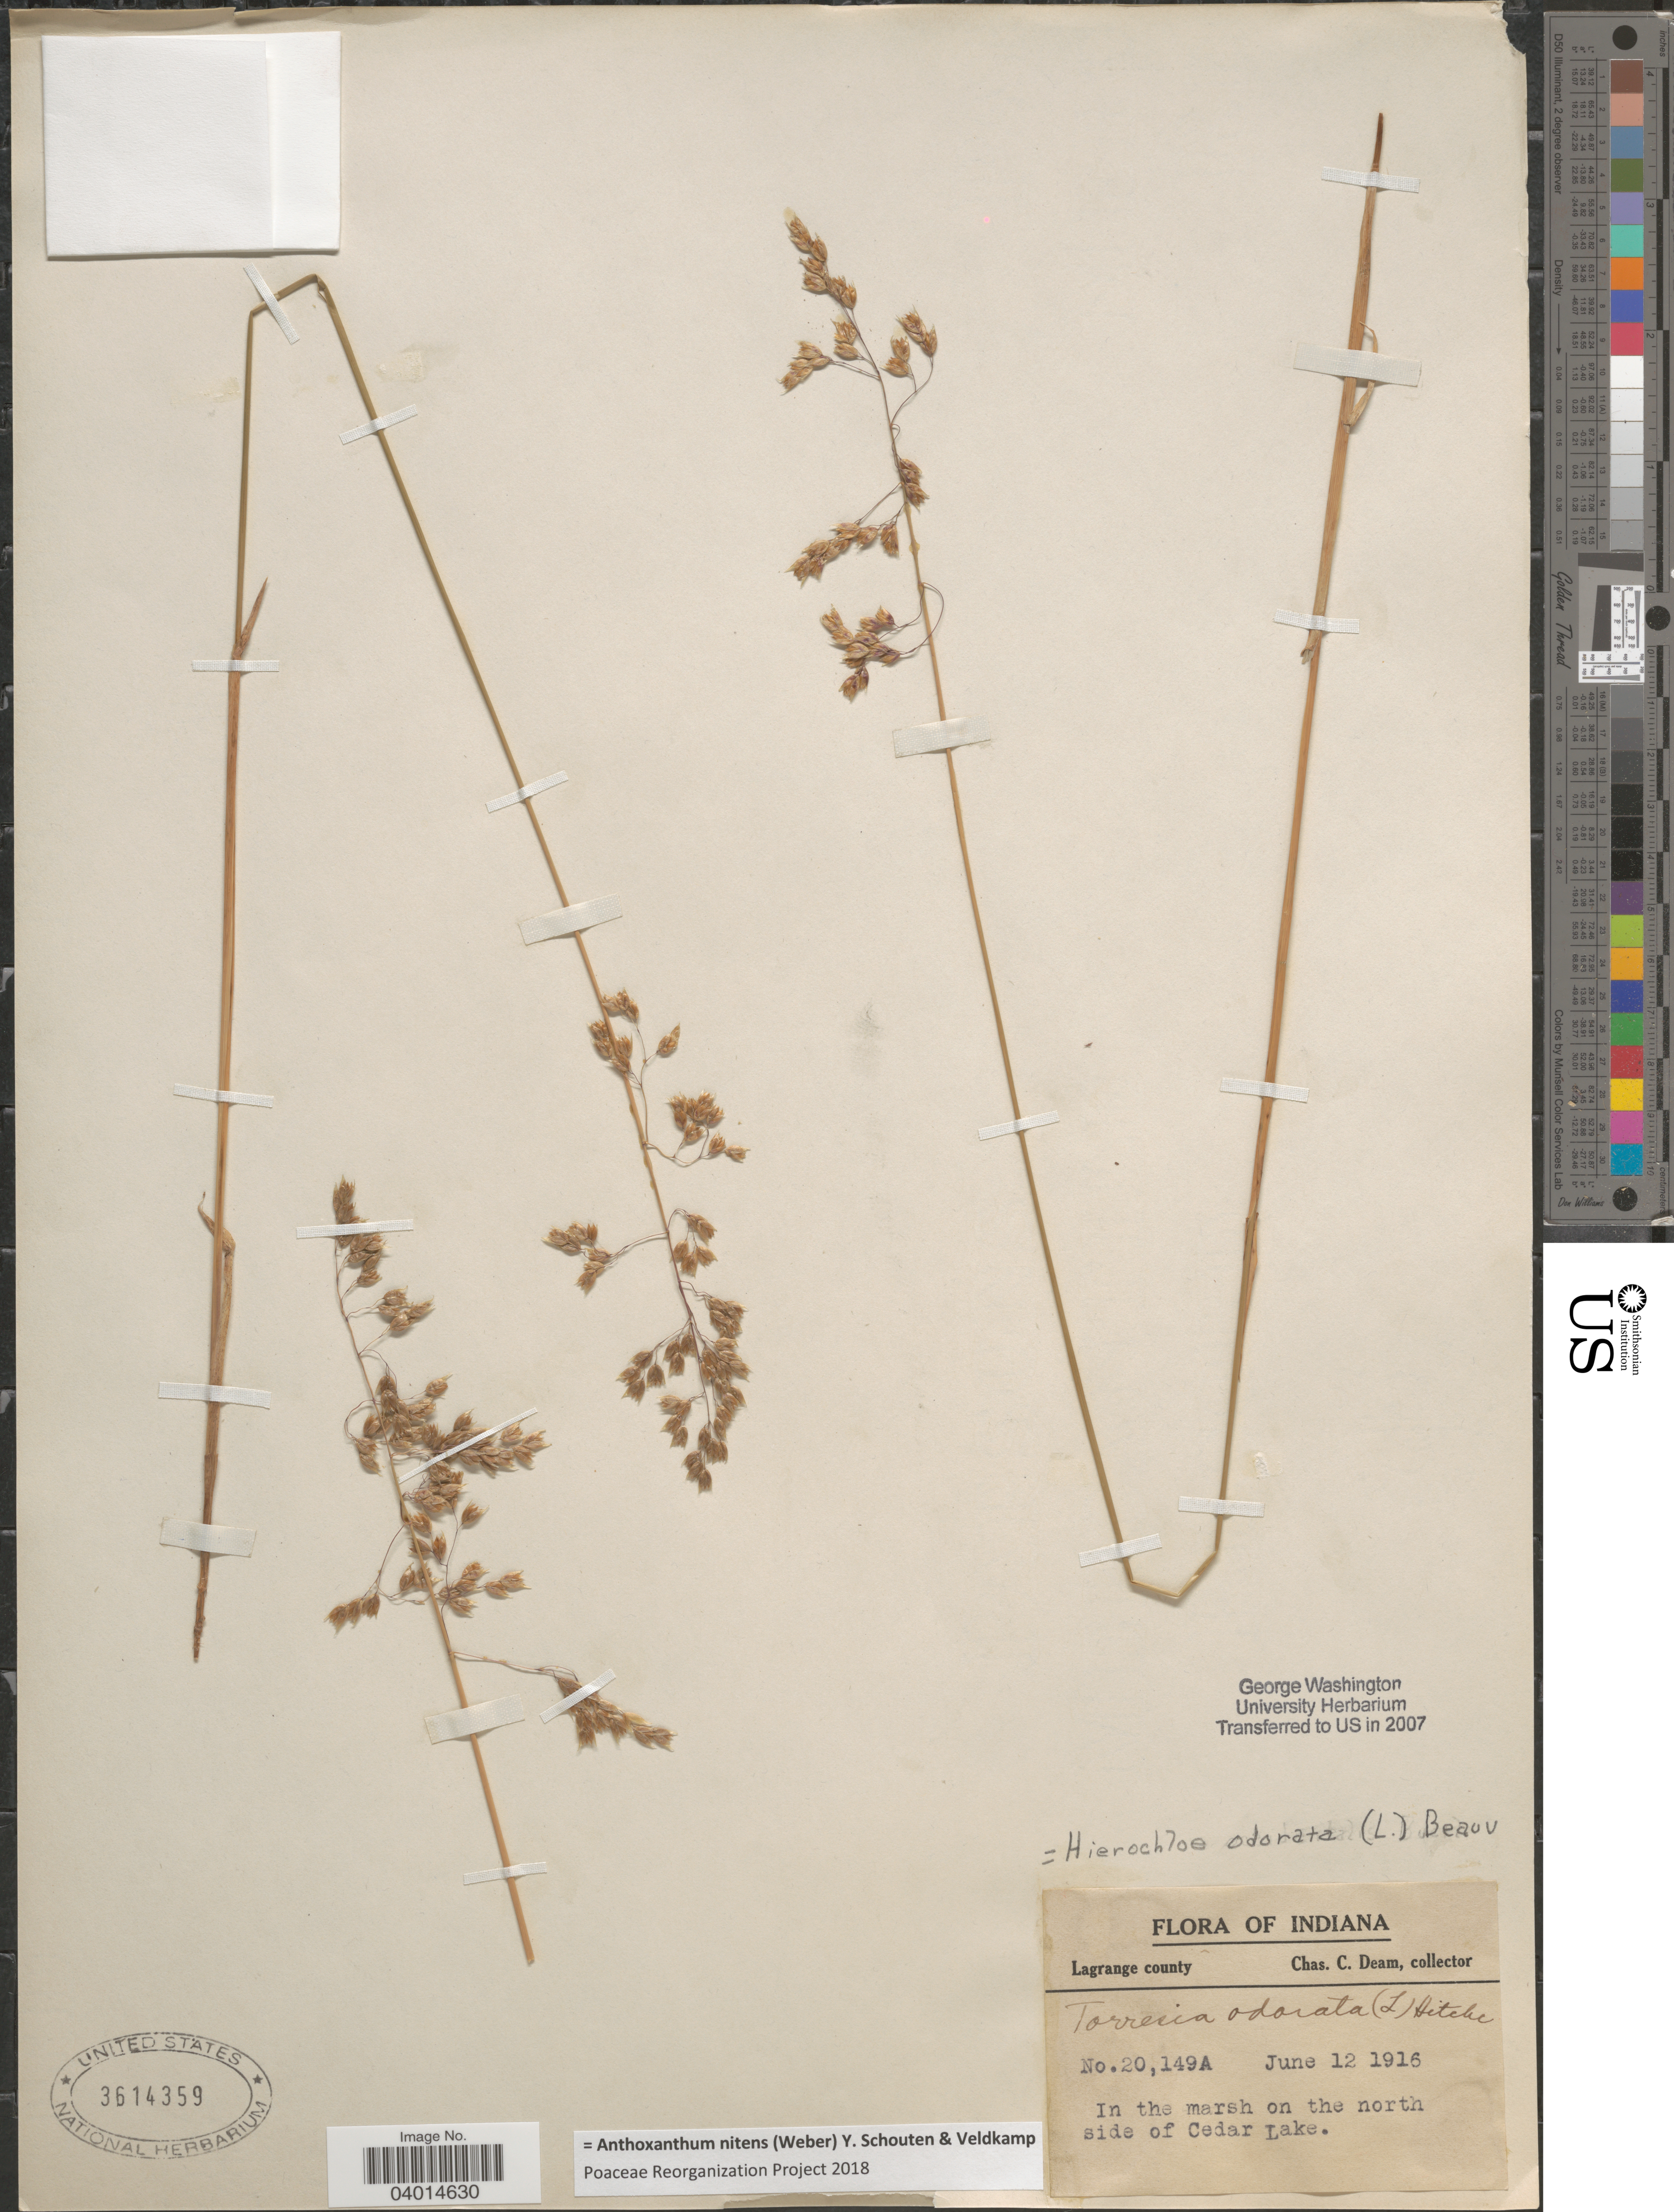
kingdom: Plantae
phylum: Tracheophyta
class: Liliopsida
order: Poales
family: Poaceae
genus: Anthoxanthum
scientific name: Anthoxanthum nitens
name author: (G.H. Weber) R.T.A. Schouten & Veldkamp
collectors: C. C. Deam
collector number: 20149A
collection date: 1916-06-12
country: United States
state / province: Indiana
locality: In the marsh on the north side of Cedar Lake.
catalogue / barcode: US 3614359